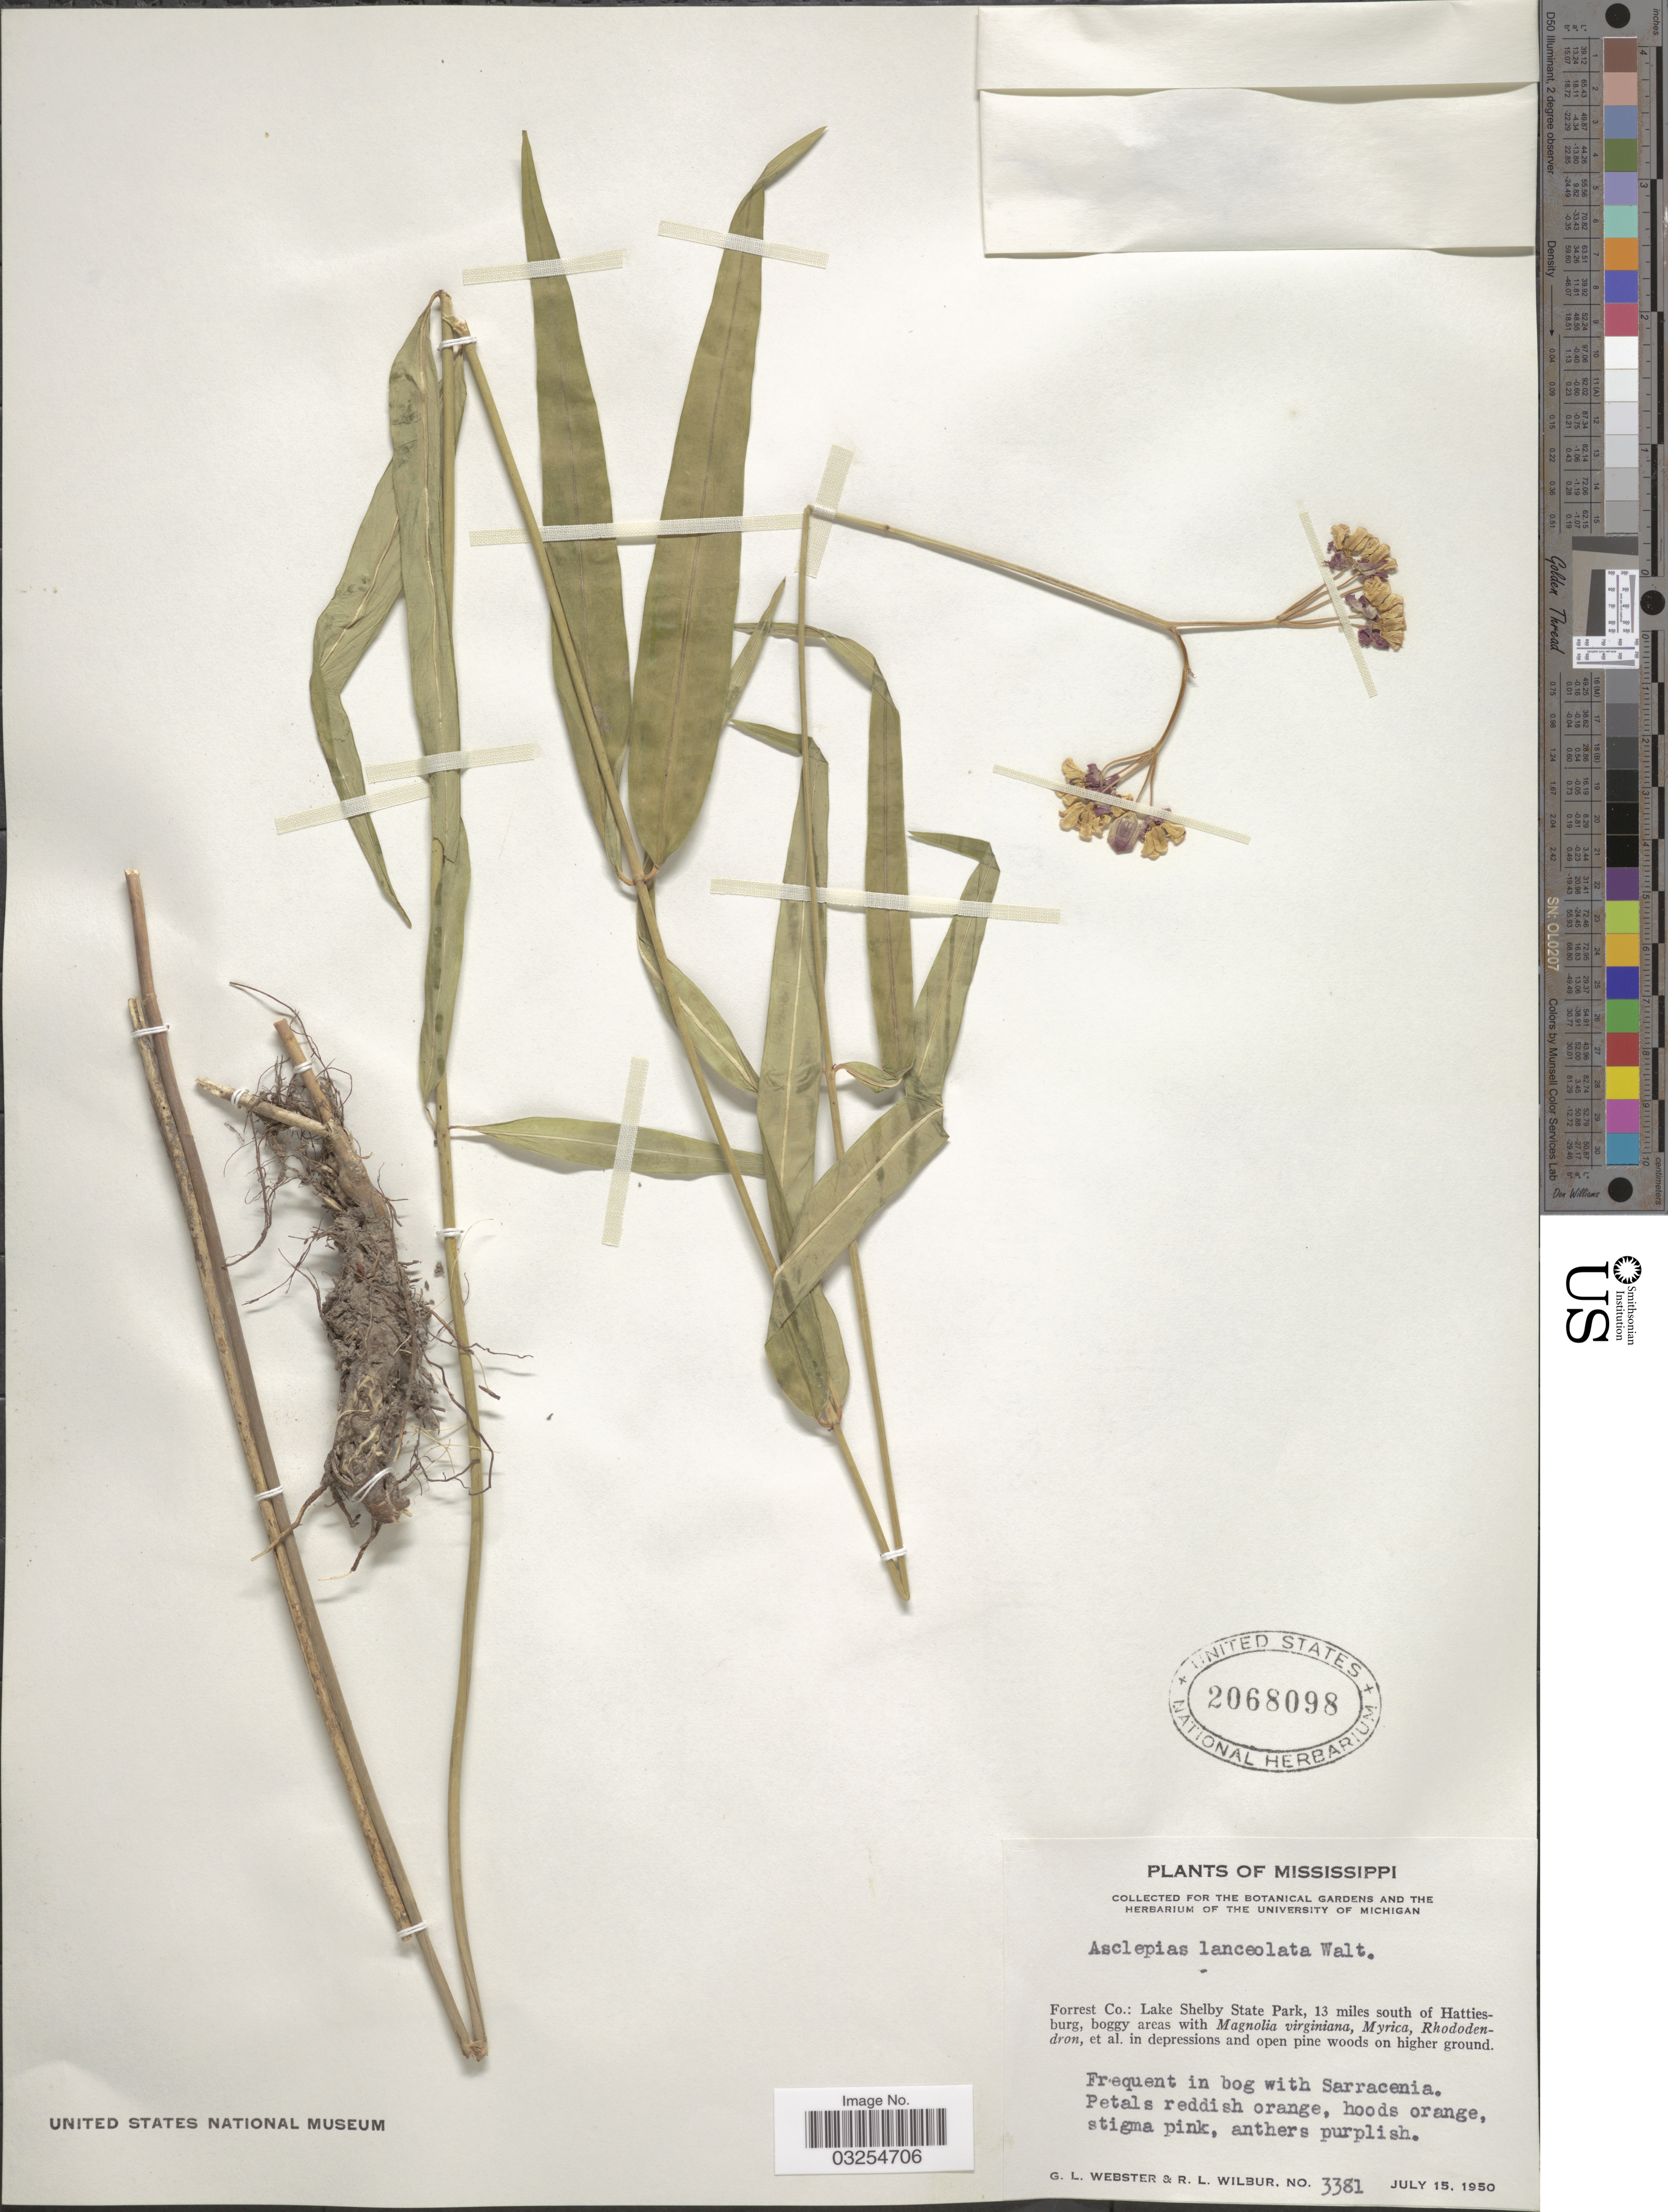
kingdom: Plantae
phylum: Tracheophyta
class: Magnoliopsida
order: Gentianales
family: Apocynaceae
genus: Asclepias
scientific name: Asclepias lanceolata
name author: Walter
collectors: G. L. Webster & R. L. Wilbur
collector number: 3381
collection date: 1950-07-15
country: United States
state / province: Mississippi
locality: Forrest Co.: Lake Shelby State Park, 13 miles south of Hattiesburg.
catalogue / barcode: US 2068098